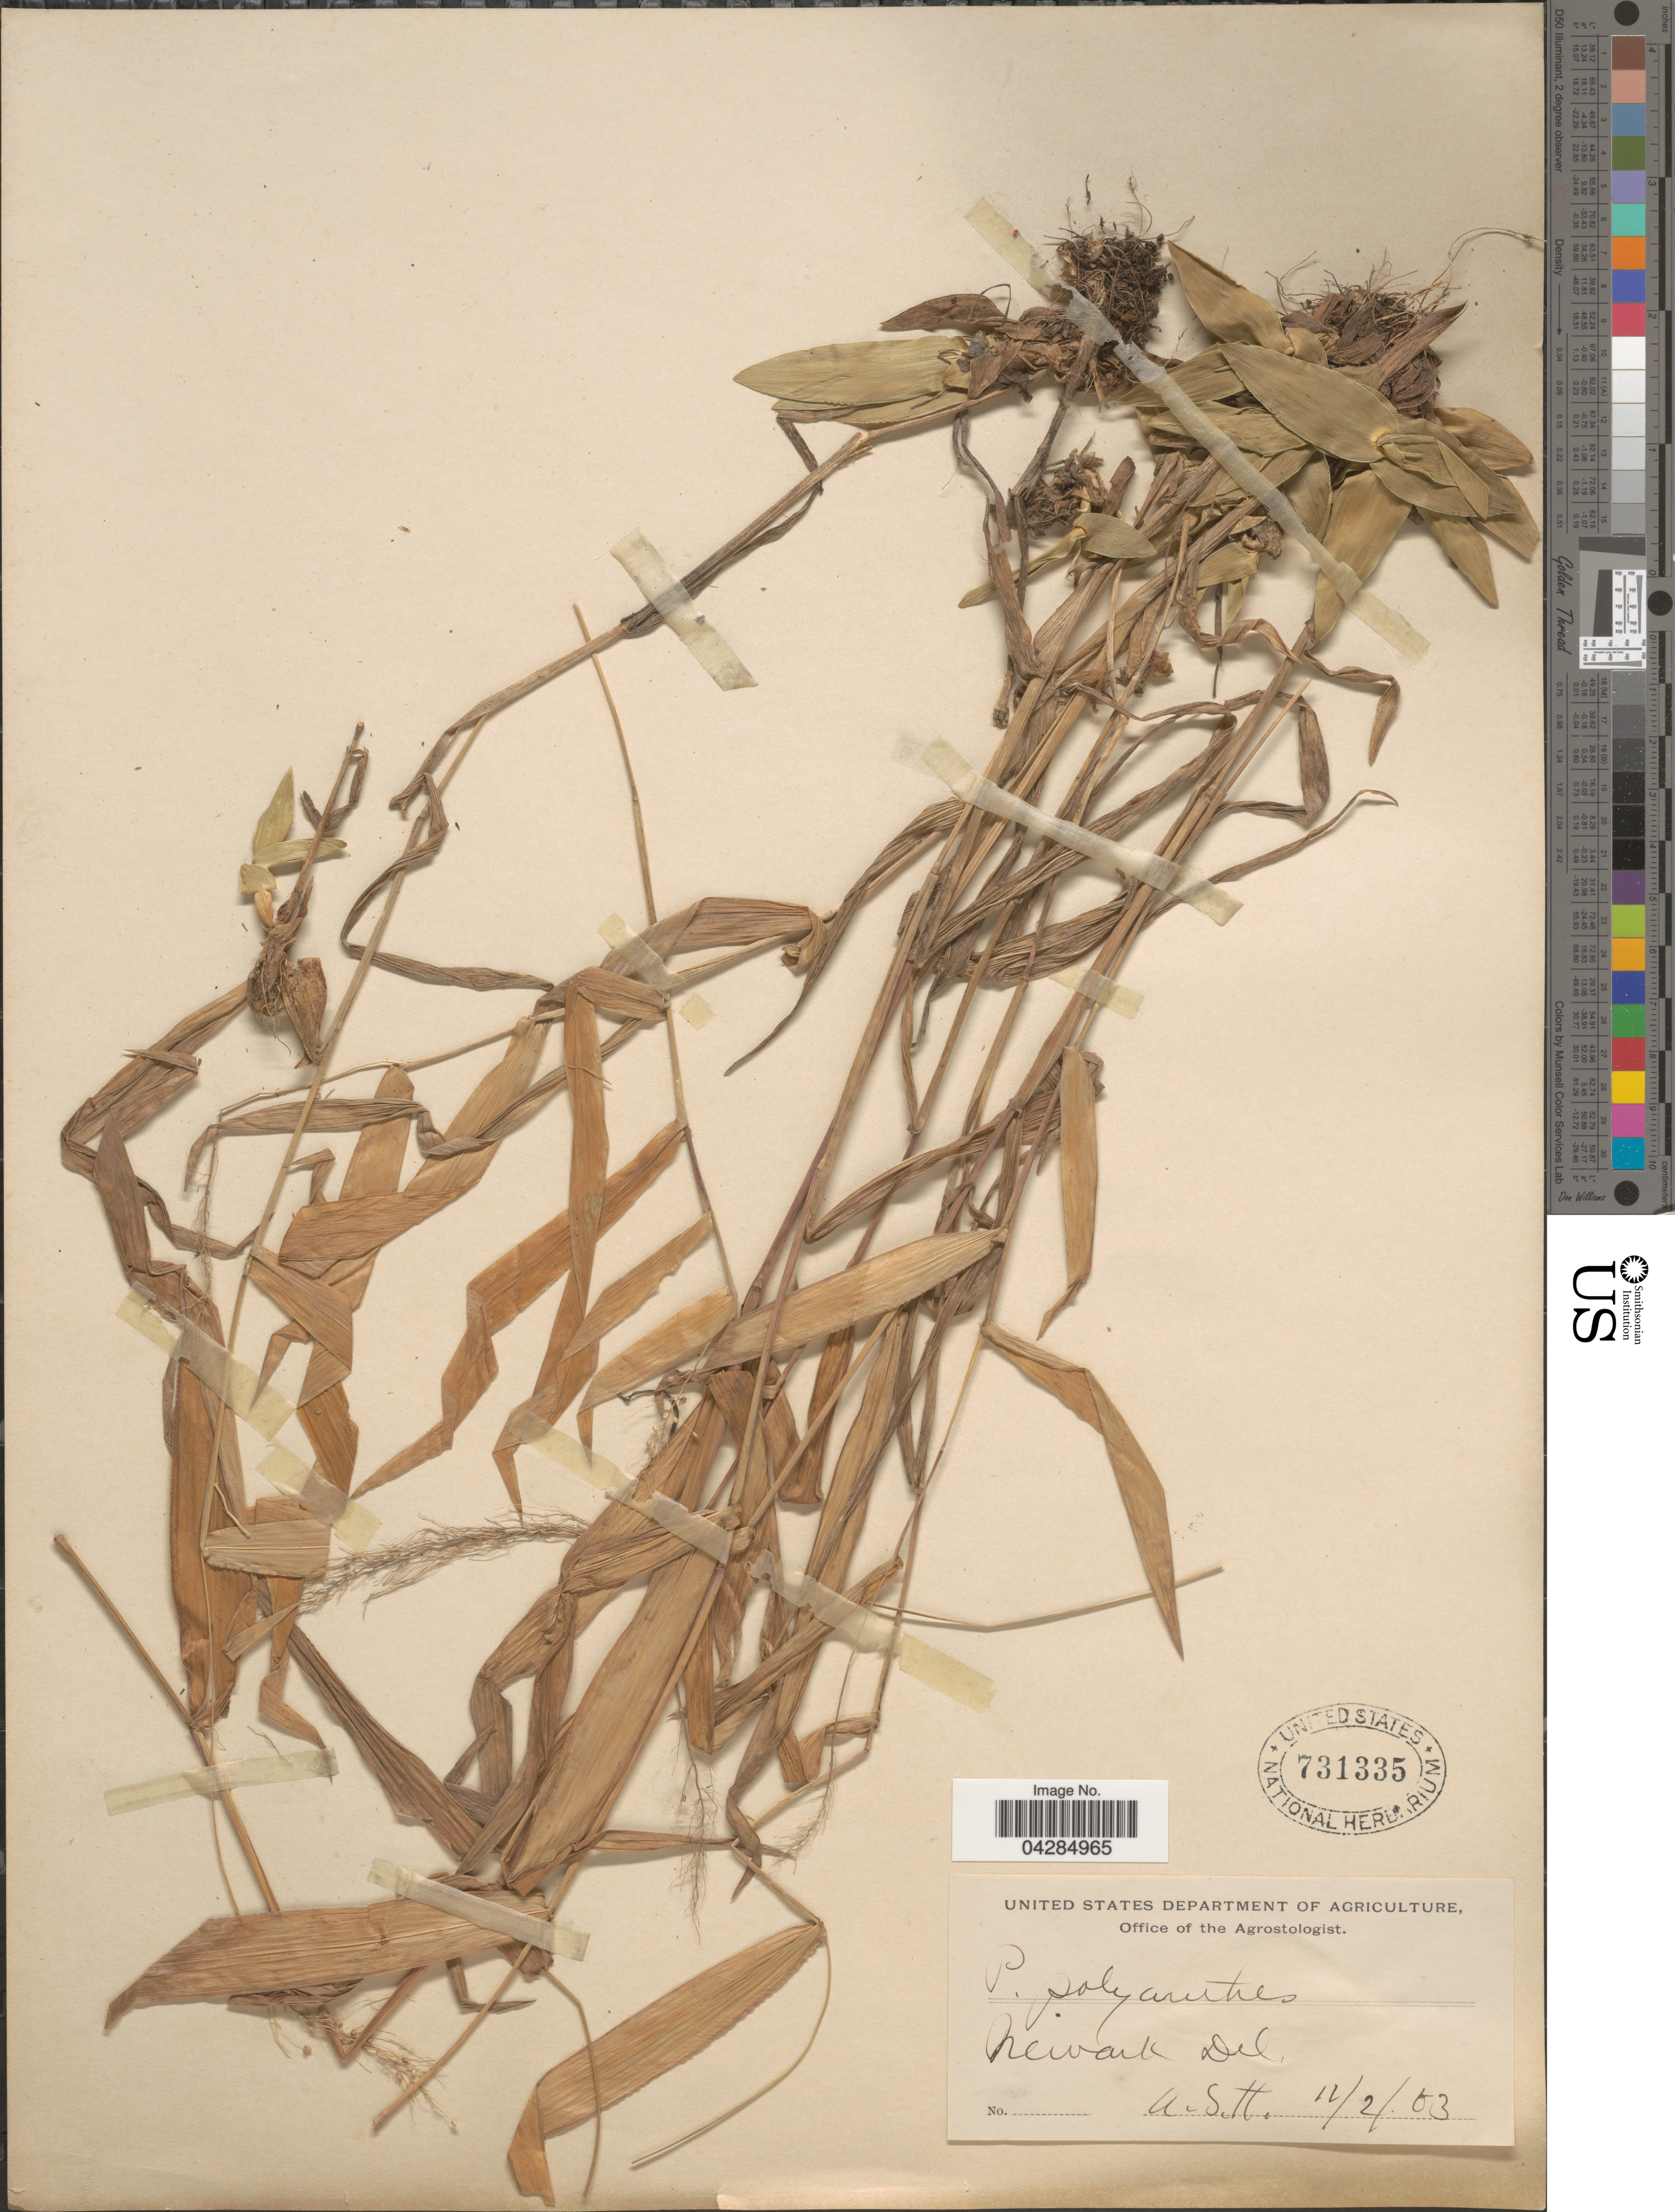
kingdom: Plantae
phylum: Tracheophyta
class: Liliopsida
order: Poales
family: Poaceae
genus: Dichanthelium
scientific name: Dichanthelium portoricense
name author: (Desv. ex Ham.) B.F. Hansen & Wunderlin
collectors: A. H.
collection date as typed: Transcribed d/m/y: 2/12/3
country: United States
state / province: Delaware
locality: Newark.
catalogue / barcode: US 731335